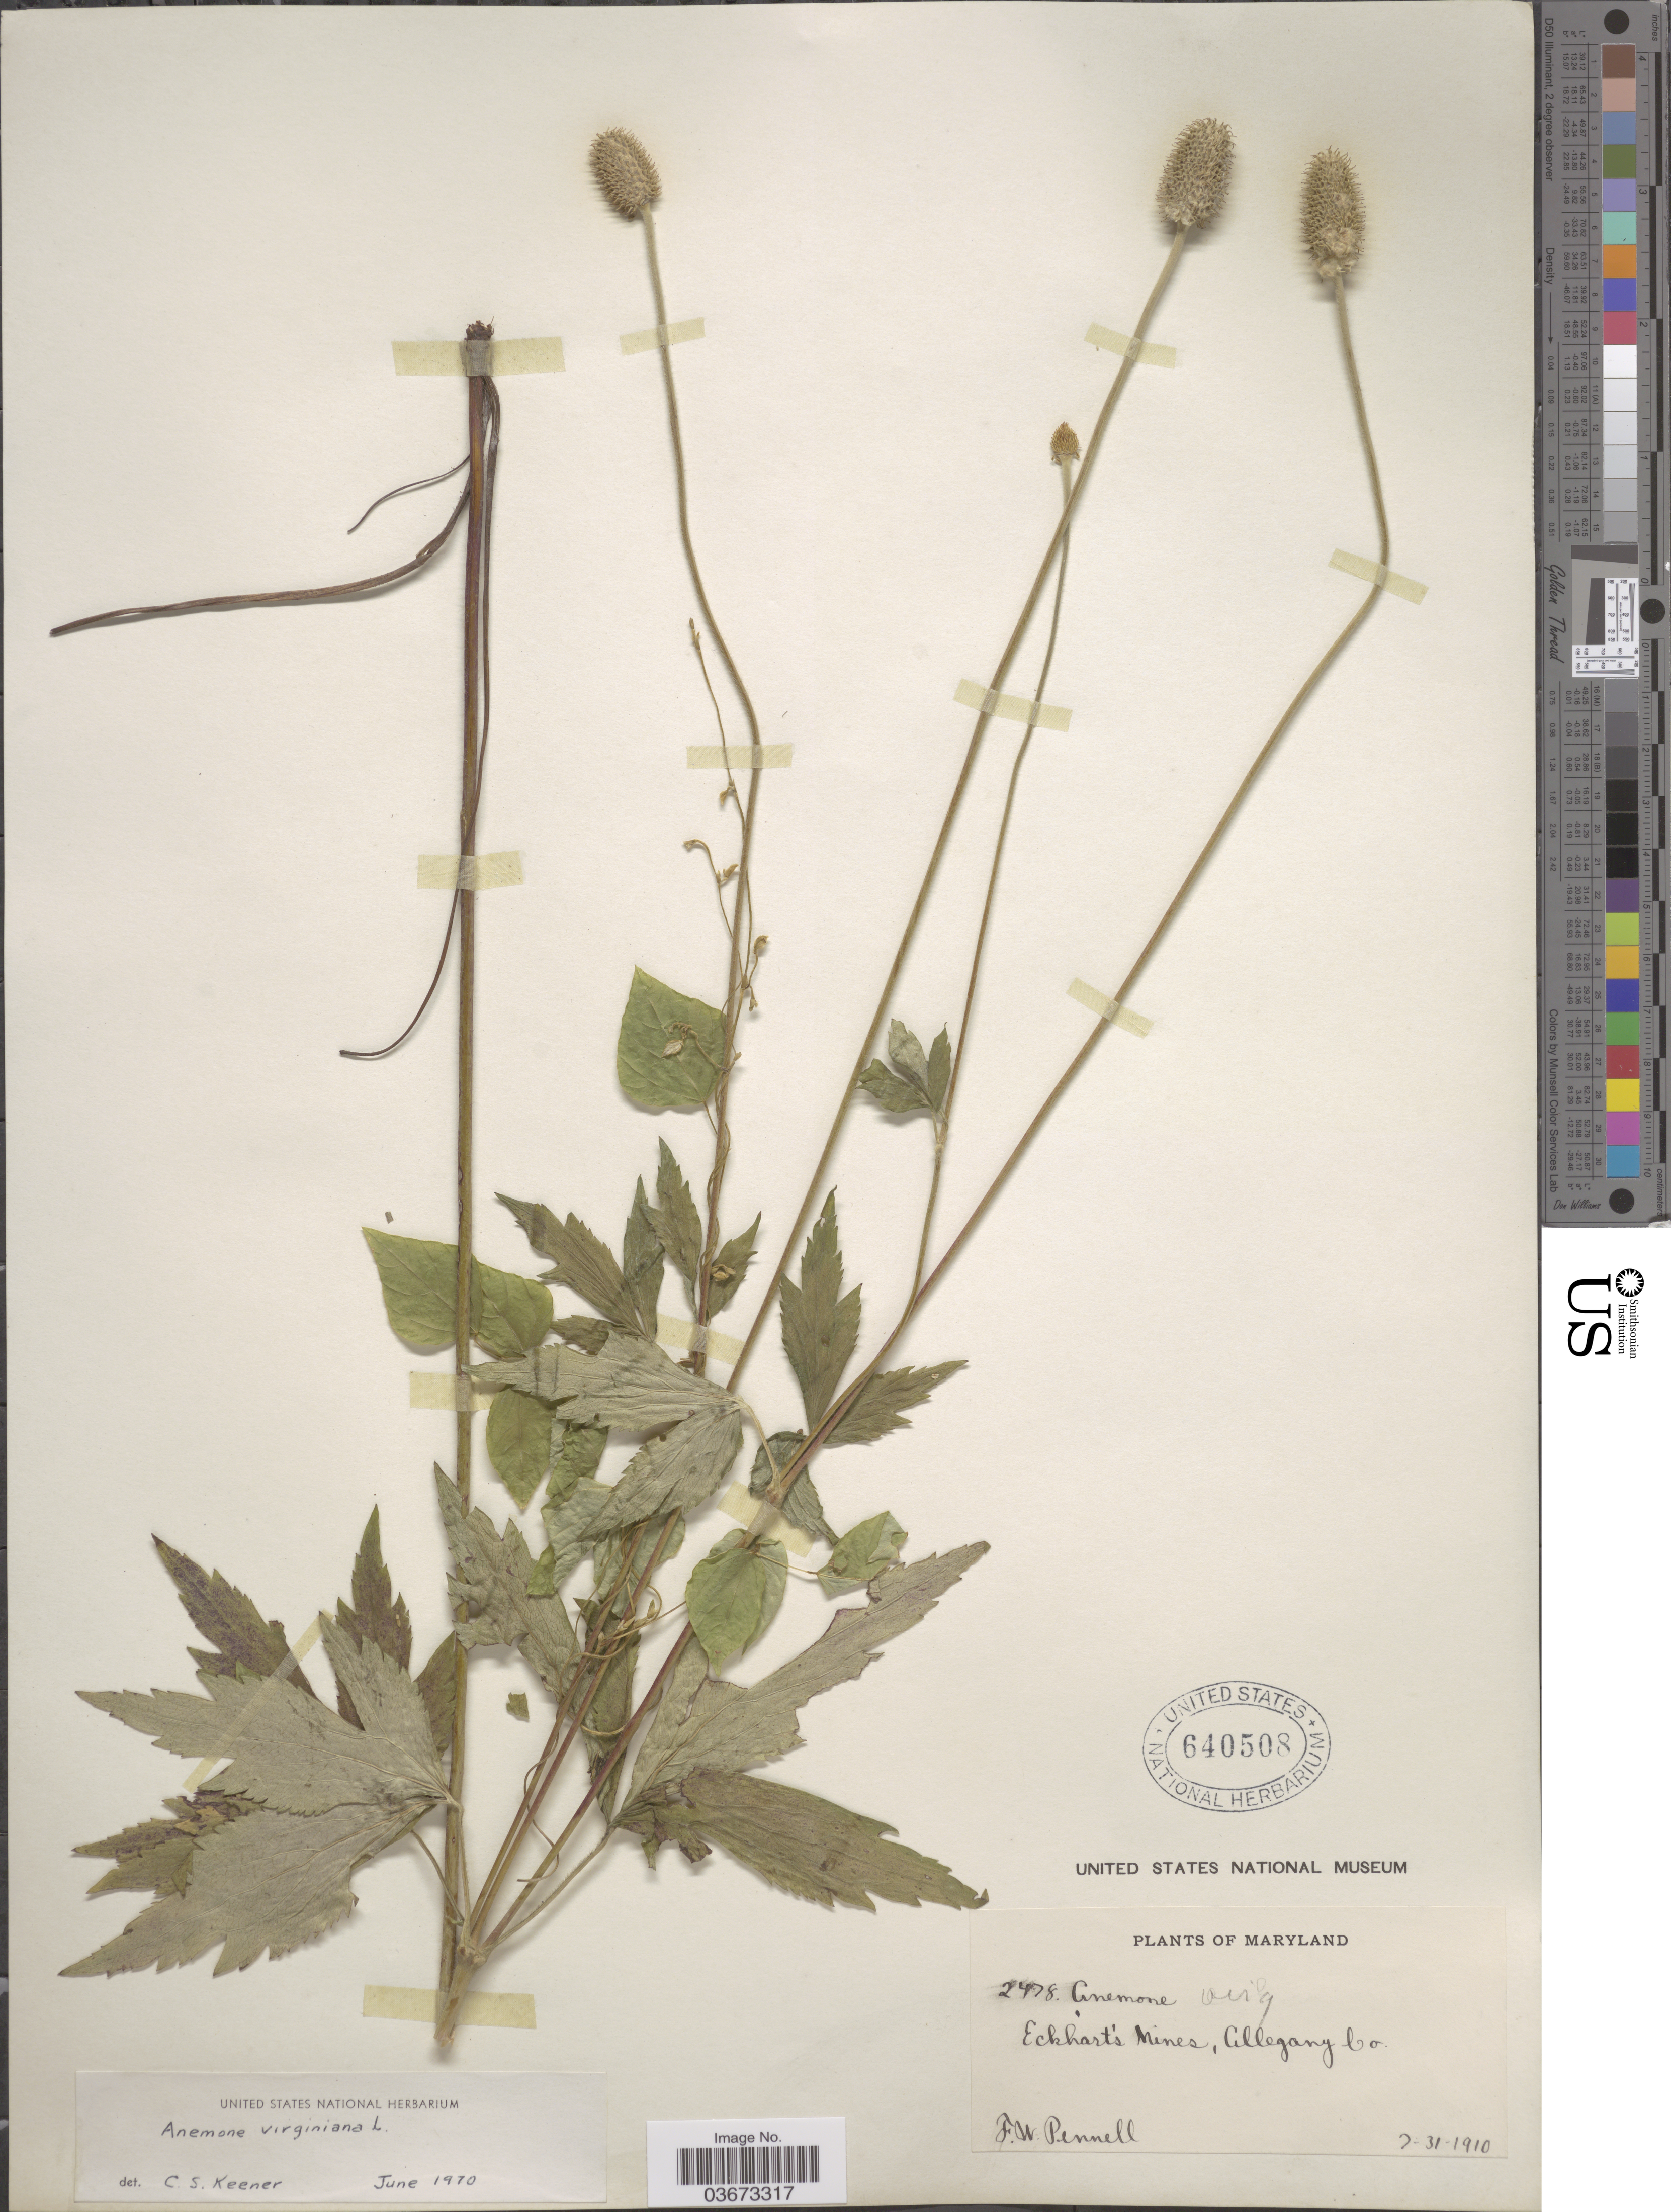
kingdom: Plantae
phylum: Tracheophyta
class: Magnoliopsida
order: Ranunculales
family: Ranunculaceae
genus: Anemone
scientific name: Anemone virginiana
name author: L.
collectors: F. W. Pennell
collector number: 2478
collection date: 1910-07-31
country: United States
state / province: Maryland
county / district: Allegany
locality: Eckhart's Mines, Allegany Co.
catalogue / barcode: US 640508